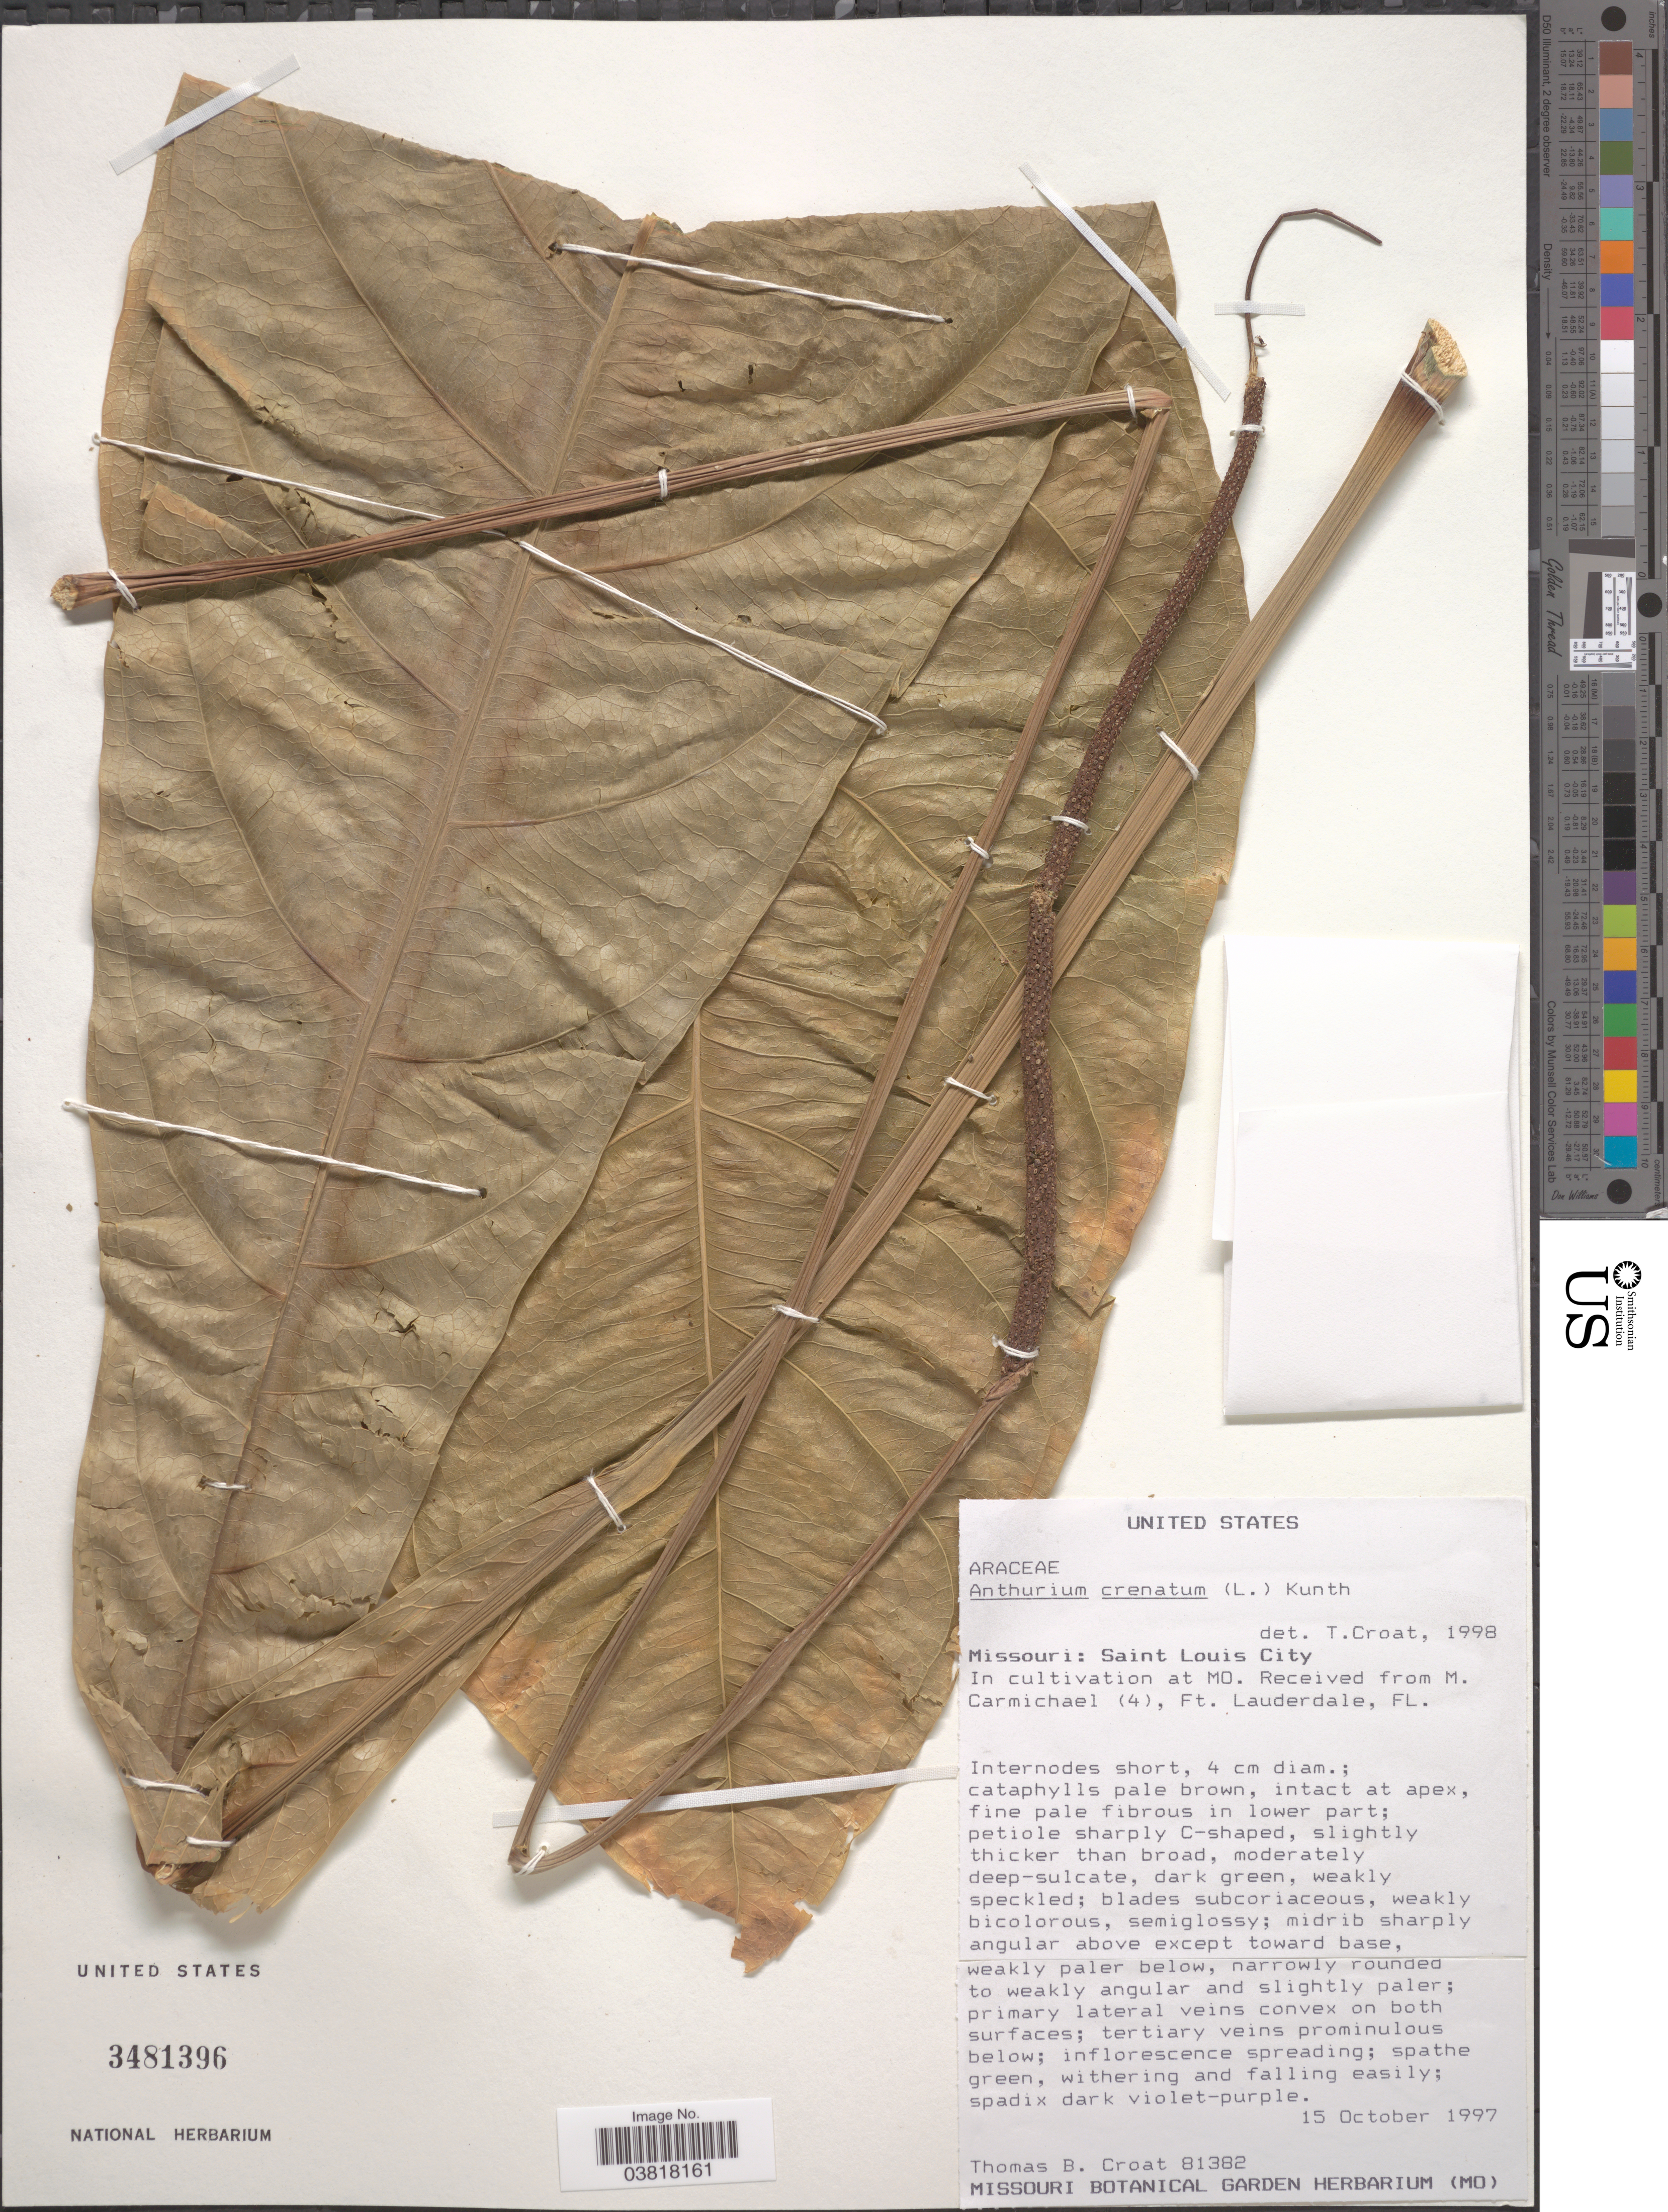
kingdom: Plantae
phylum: Tracheophyta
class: Liliopsida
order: Alismatales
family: Araceae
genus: Anthurium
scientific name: Anthurium crenatum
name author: (L.) Kunth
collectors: T. B. Croat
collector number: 81382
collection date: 1997-10-15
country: United States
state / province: Missouri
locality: Saint Louis City. In cultivation at MO. Received from M. Carmichael (4), Ft. Lauderdale, FL.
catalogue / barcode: US 3481396